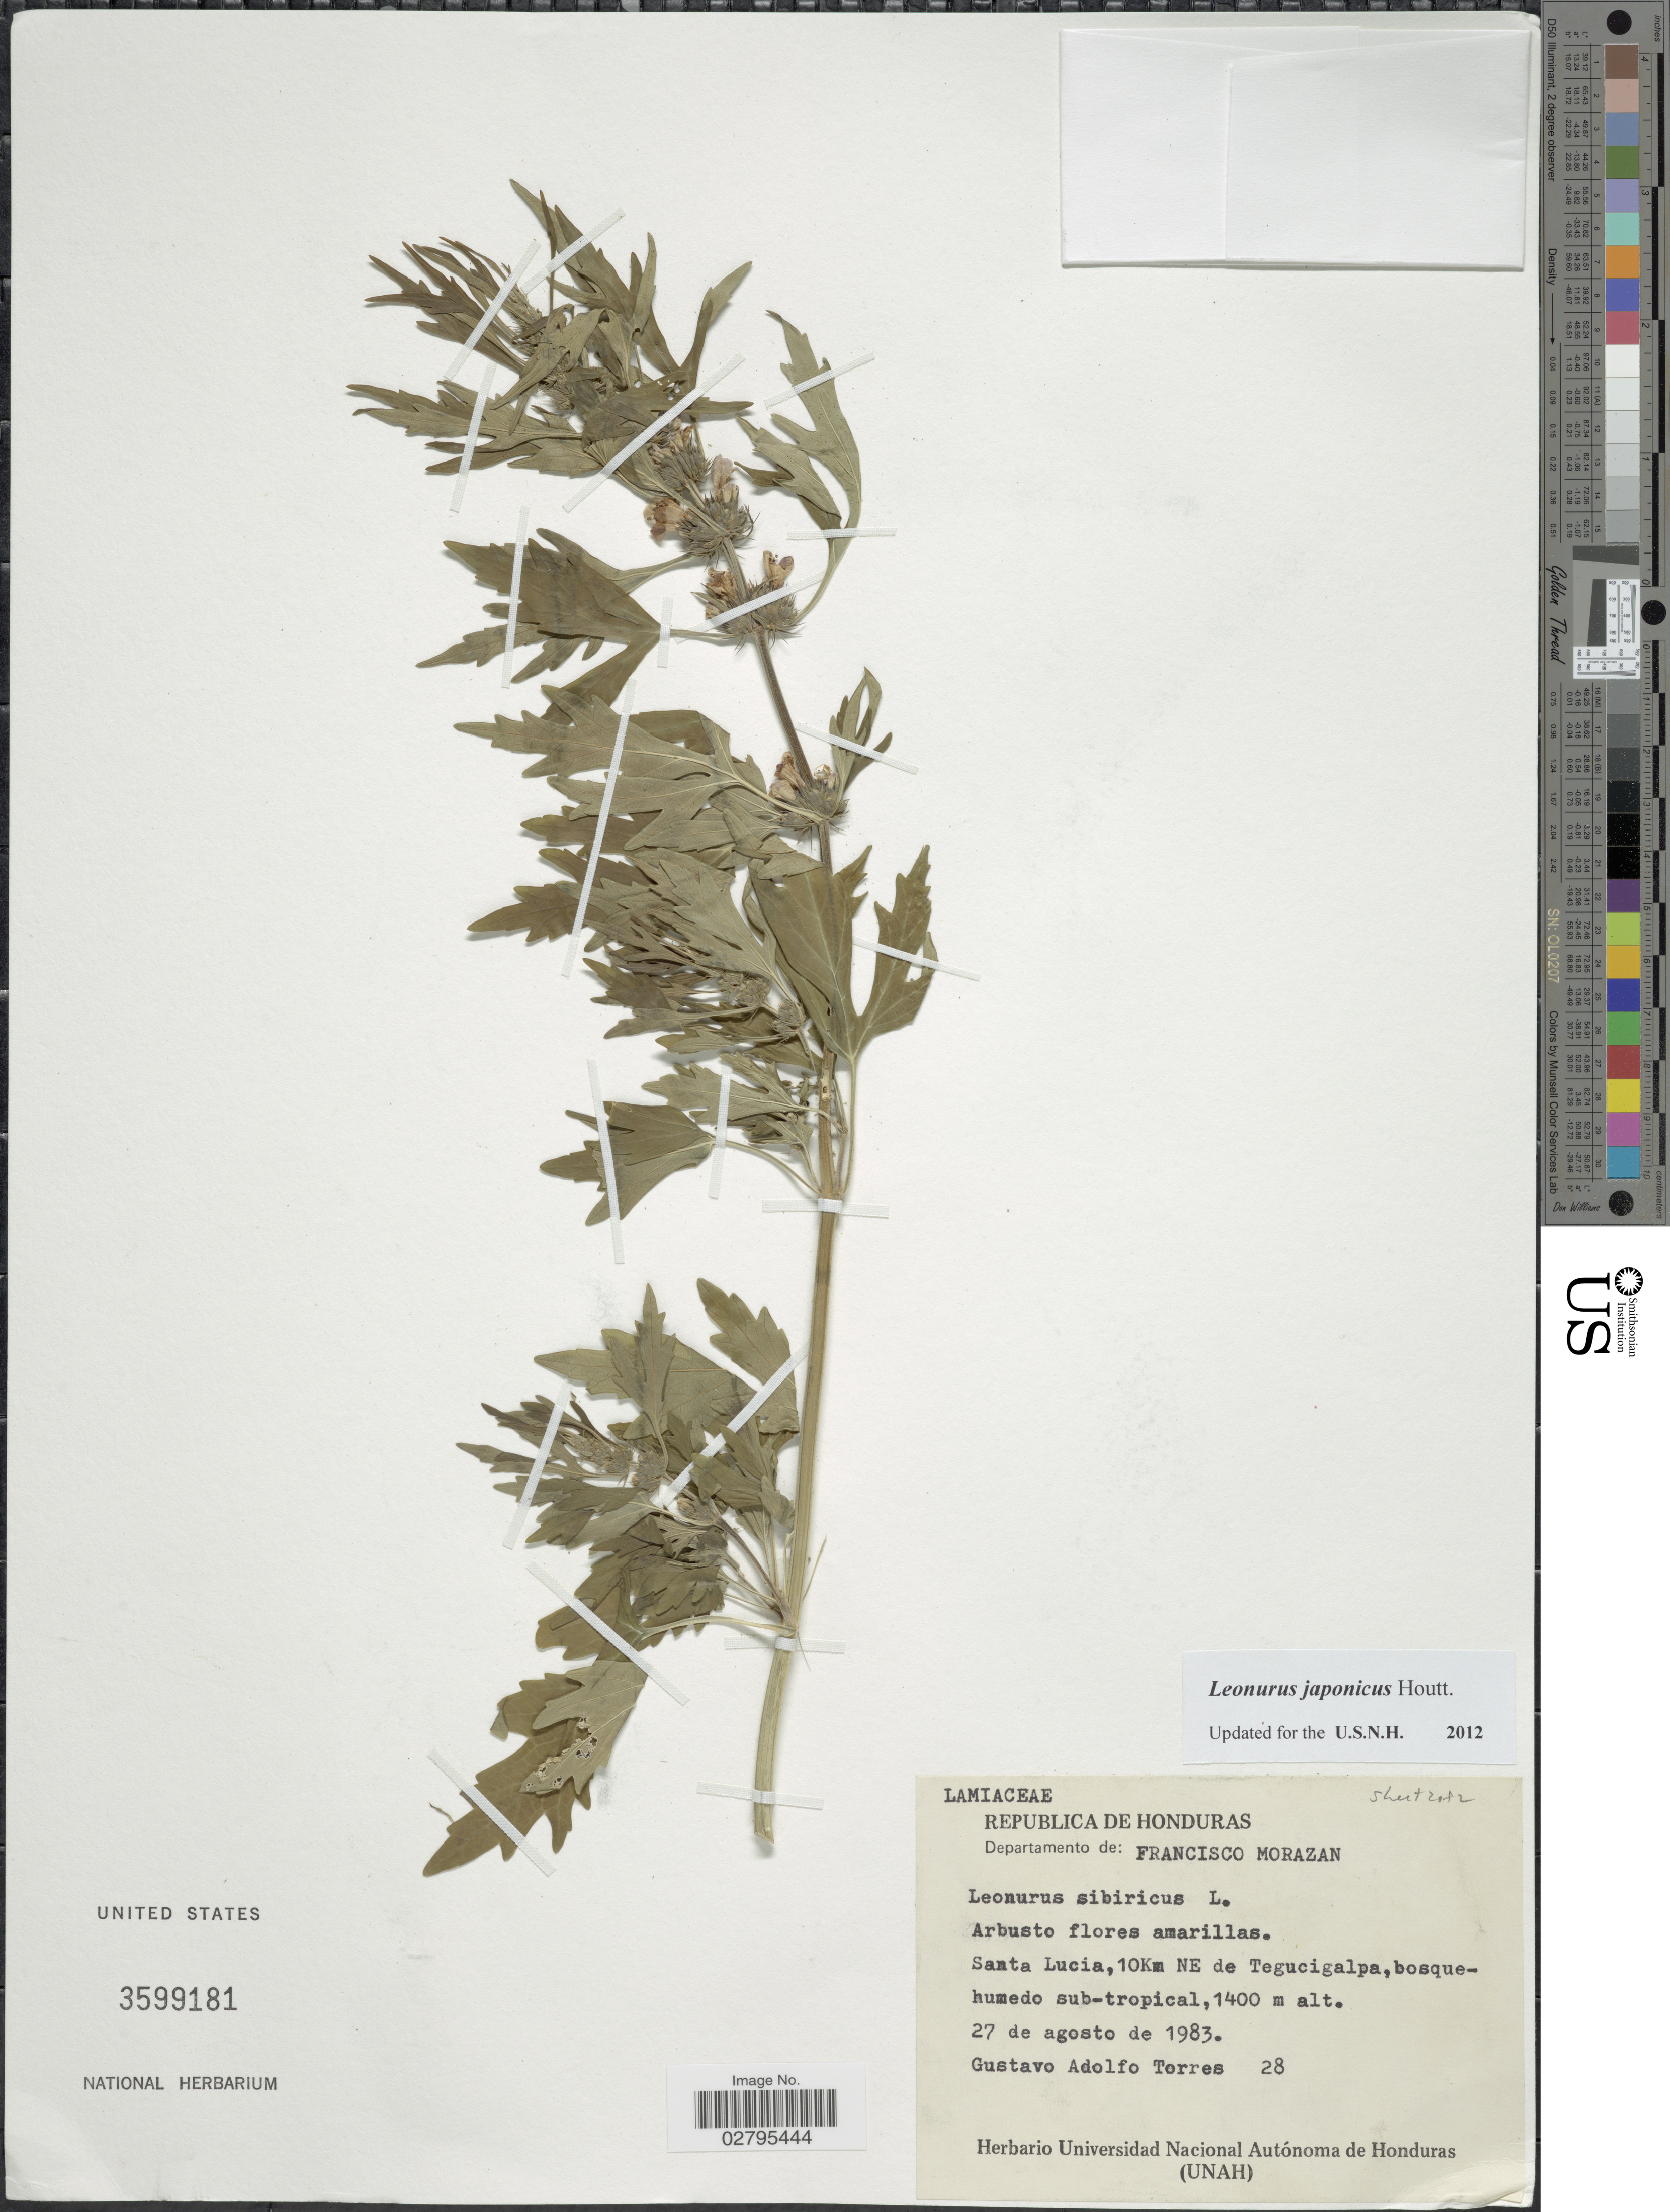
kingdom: Plantae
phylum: Tracheophyta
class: Magnoliopsida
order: Lamiales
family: Lamiaceae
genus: Leonurus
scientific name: Leonurus japonicus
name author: Houtt.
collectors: G. Torres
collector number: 28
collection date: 1983-08-27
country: Honduras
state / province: Fco. Morazán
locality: Departamento de: Francisco Morazan, Santa Lucia, 10 km NE de Tegucigalpa.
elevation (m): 1400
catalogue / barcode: US 3599181